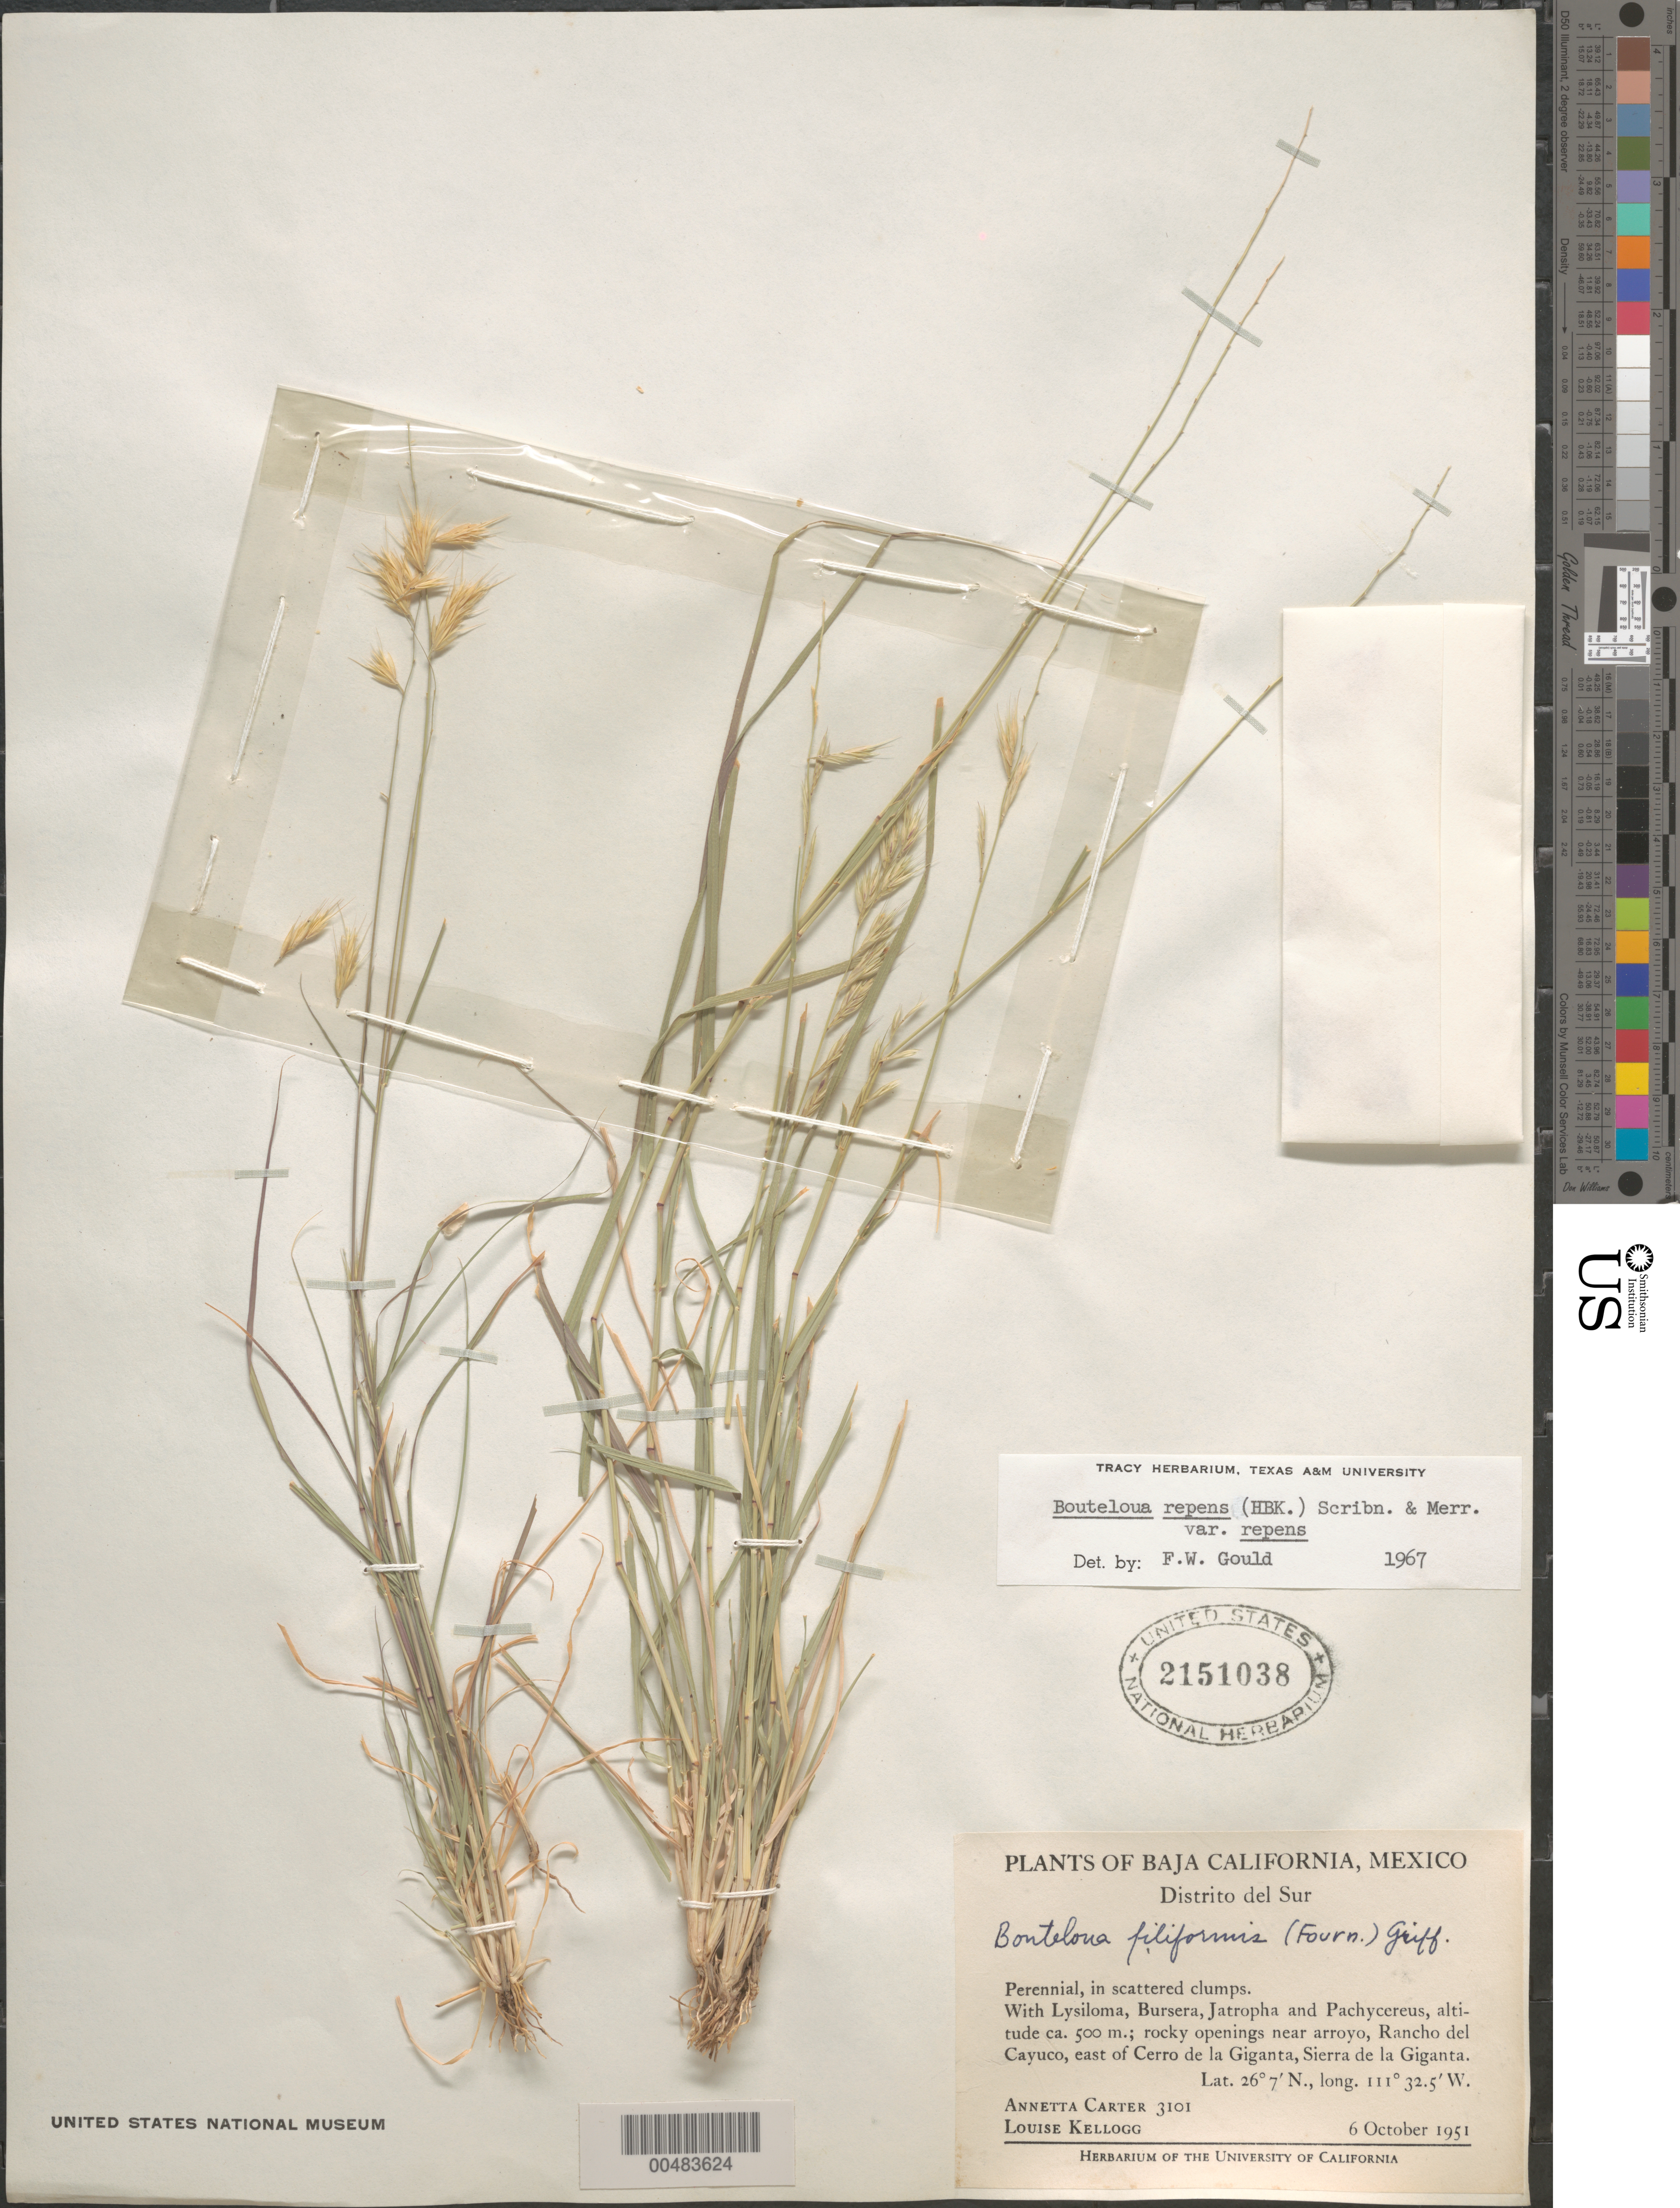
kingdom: Plantae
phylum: Tracheophyta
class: Liliopsida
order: Poales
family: Poaceae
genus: Bouteloua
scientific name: Bouteloua repens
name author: (Kunth) Scribn. & Merr.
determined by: Gould, F. W.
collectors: A. M. Carter & L. Kellogg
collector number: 3101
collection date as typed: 6 Oct 1951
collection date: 1951-10-06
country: Mexico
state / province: Baja California Sur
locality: Distrito del Sur, Rancho del Cayuco, E of Cerro de la Giganta, Sierra de la Giganta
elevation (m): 500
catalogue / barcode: US 2151038